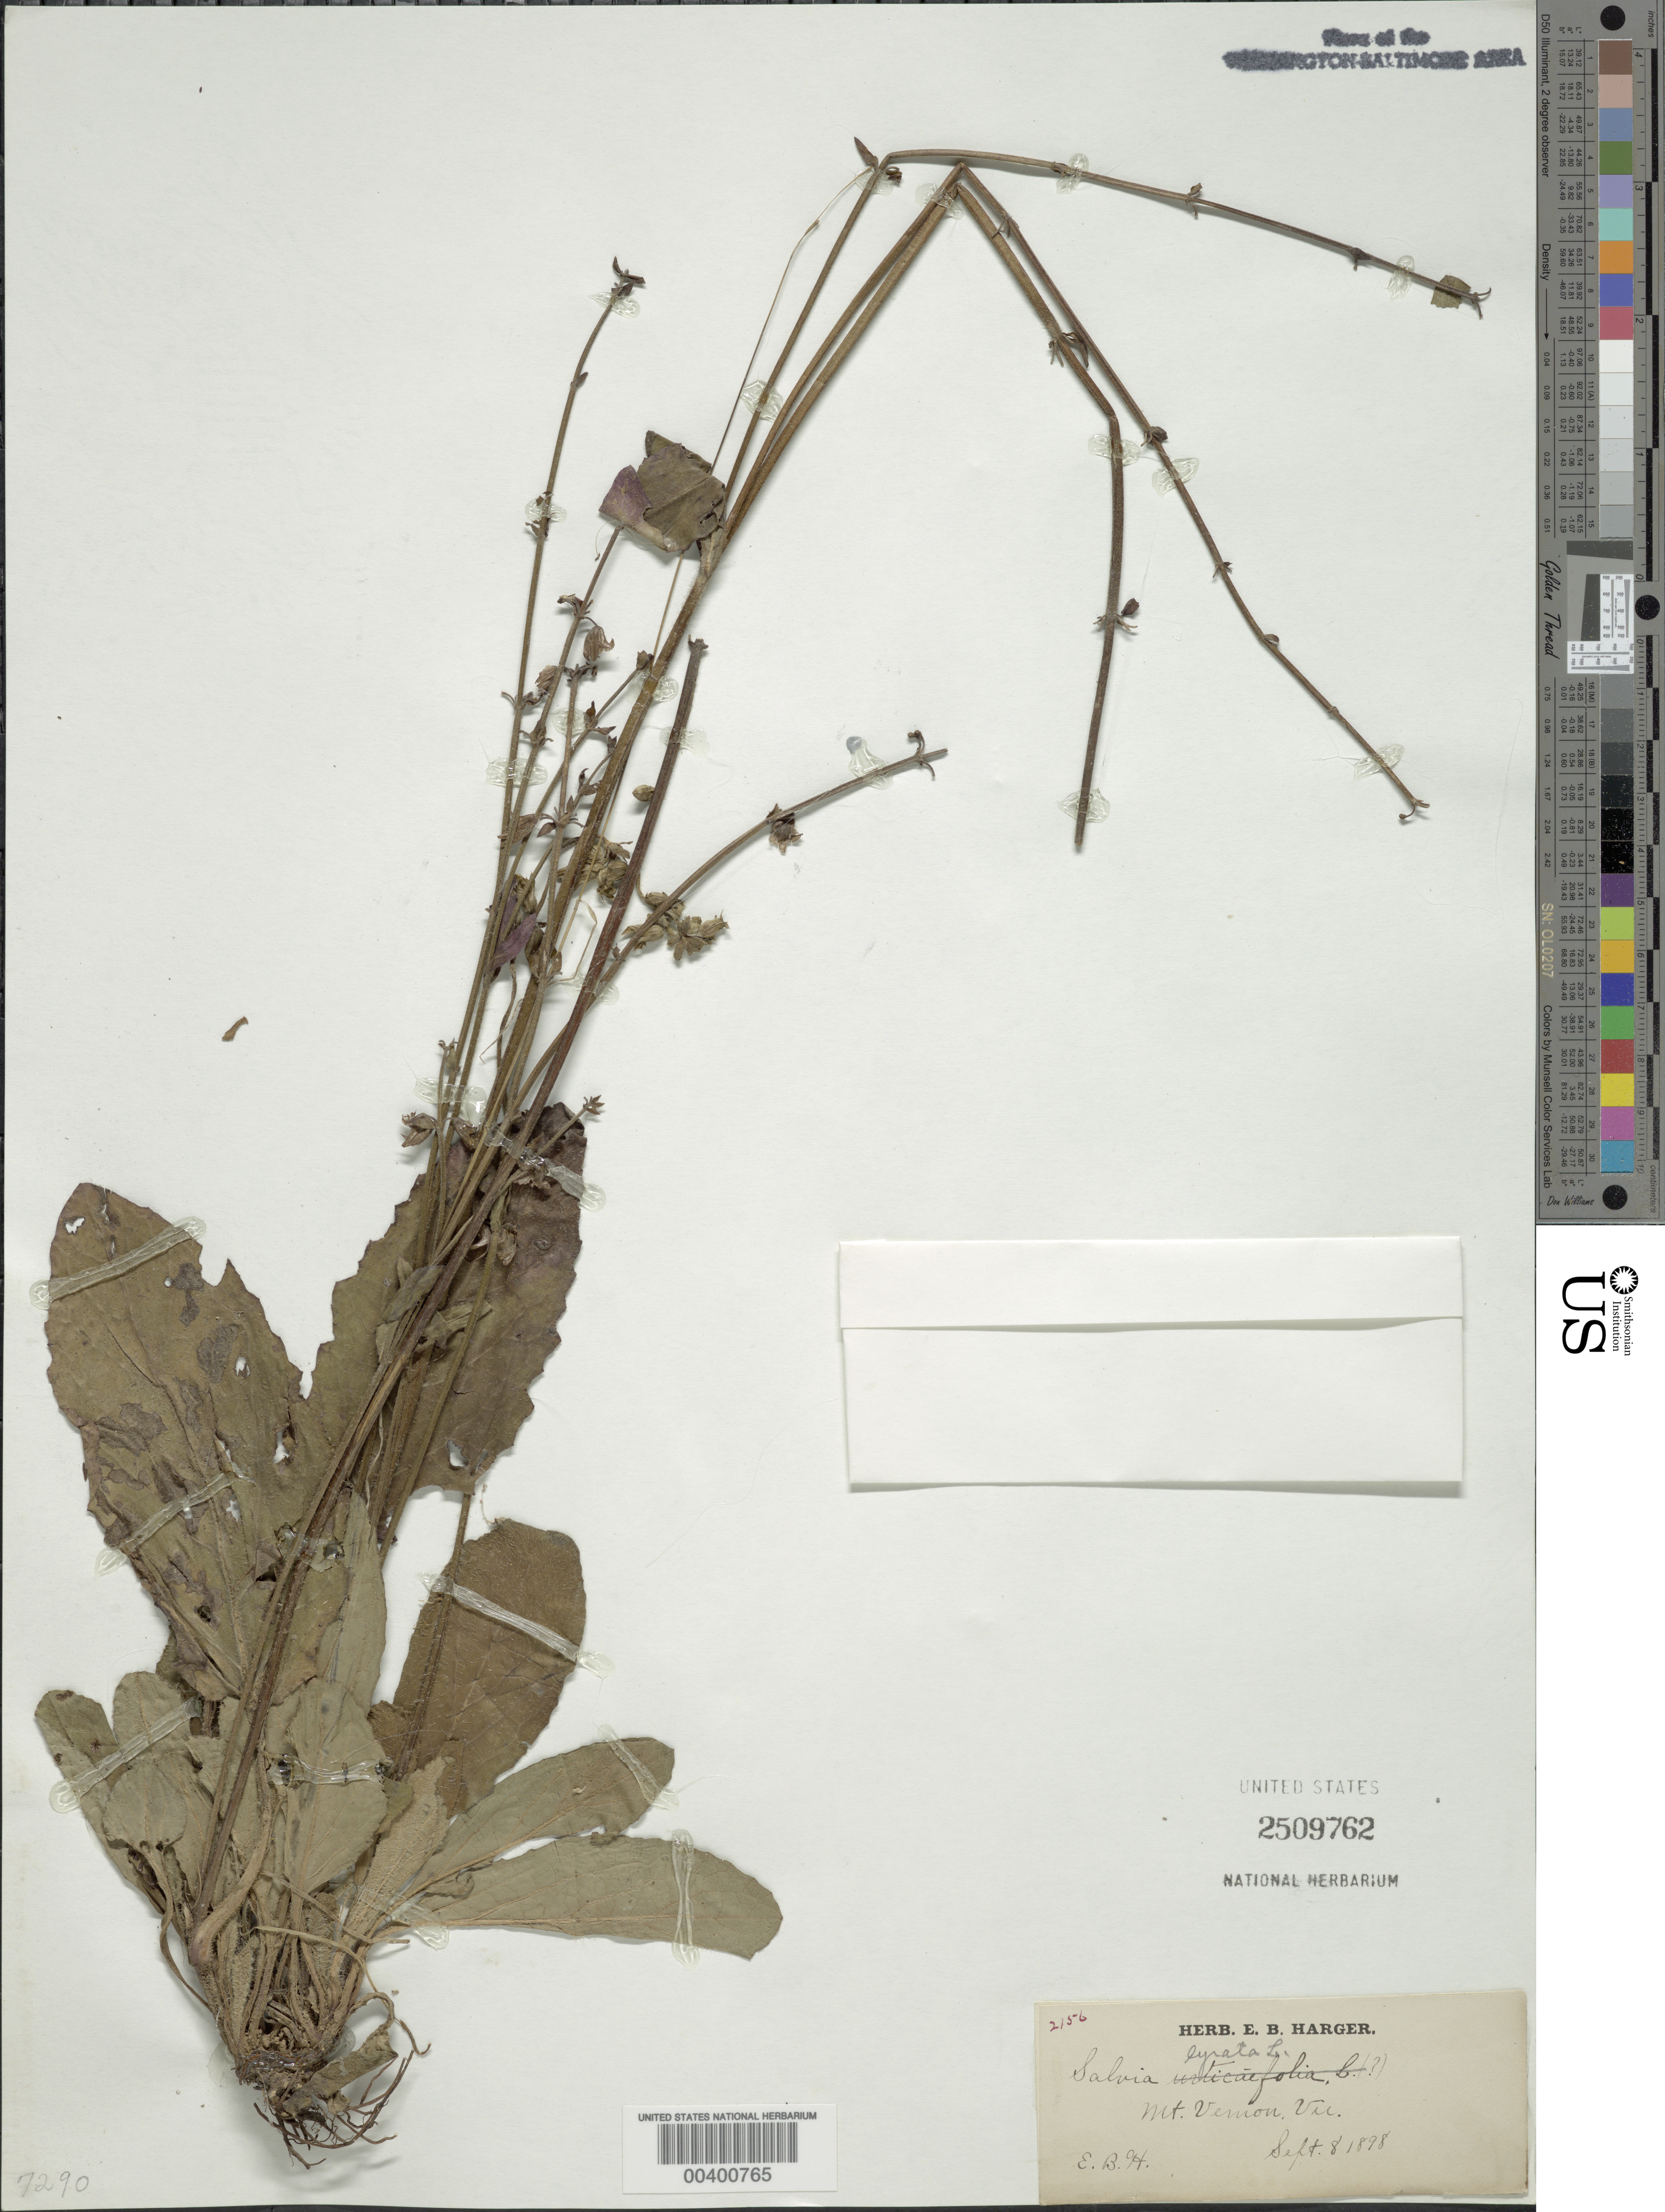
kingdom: Plantae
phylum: Tracheophyta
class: Magnoliopsida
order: Lamiales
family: Lamiaceae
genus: Salvia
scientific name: Salvia lyrata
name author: L.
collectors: E. B. Harger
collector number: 2156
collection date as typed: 08 Sep 1898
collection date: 1898-09-08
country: United States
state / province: Virginia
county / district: Fairfax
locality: Mount Vernon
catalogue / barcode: US 2509762